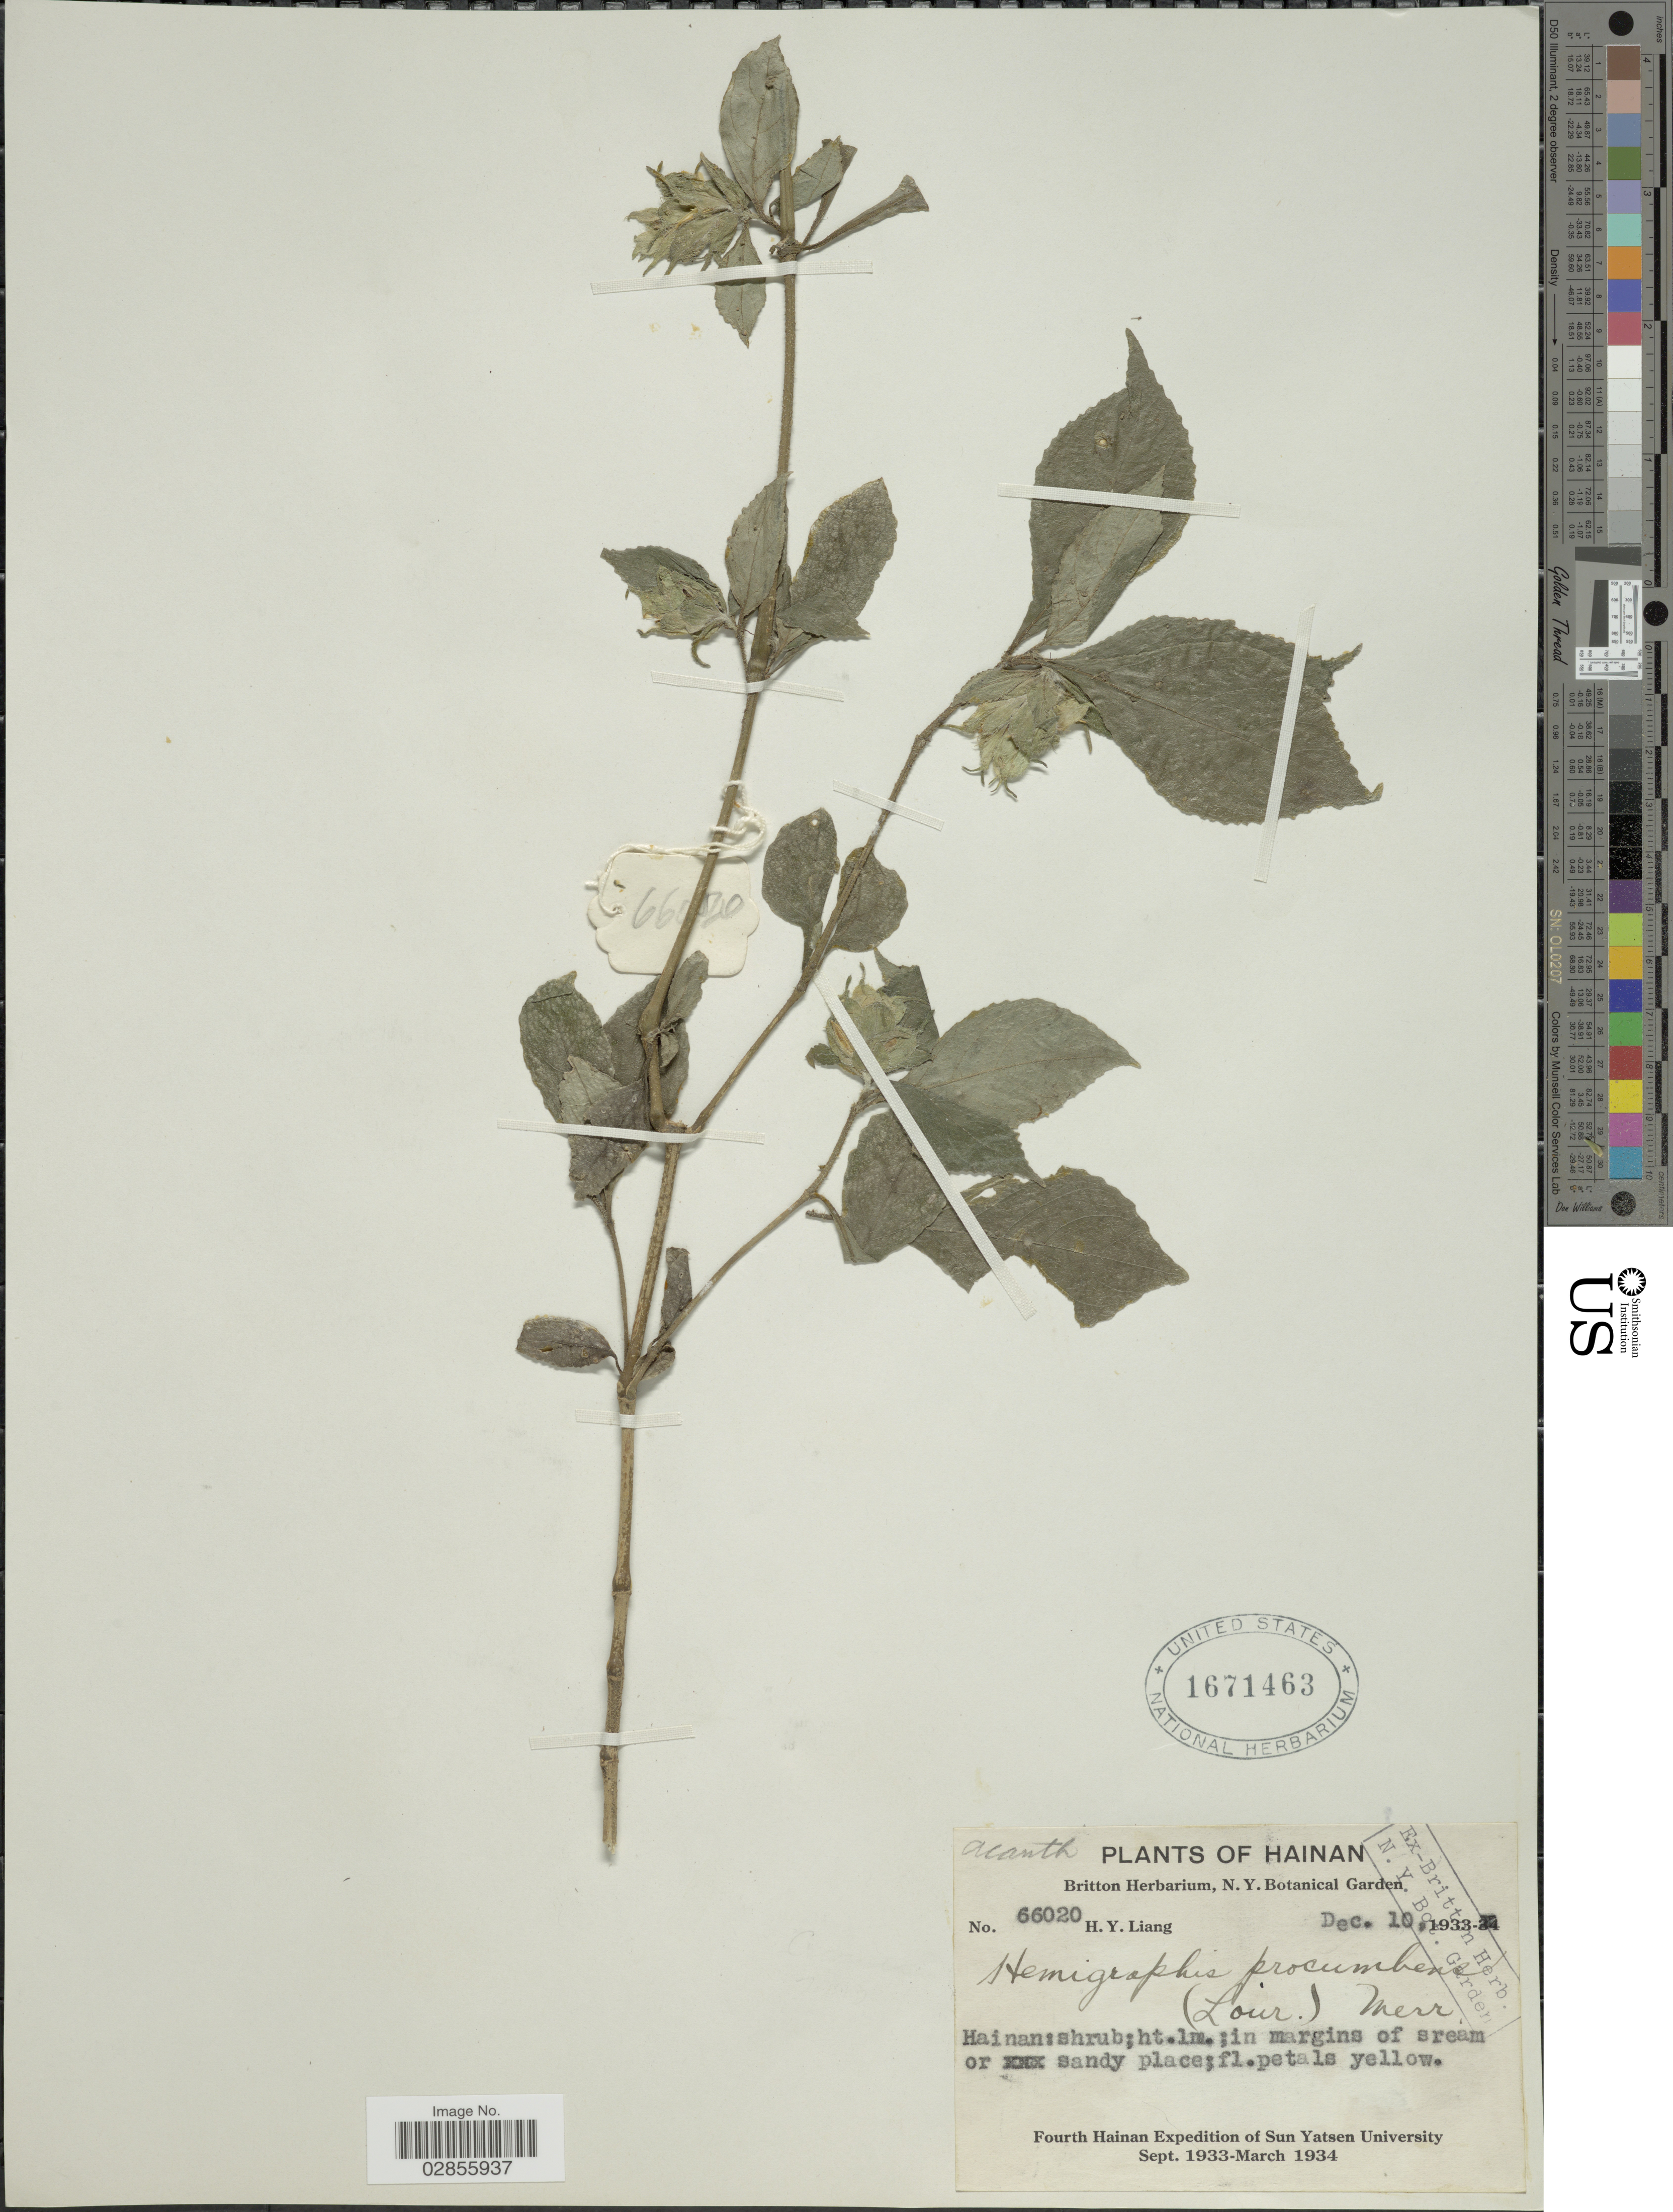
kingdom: Plantae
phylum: Tracheophyta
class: Magnoliopsida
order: Lamiales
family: Acanthaceae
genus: Hemigraphis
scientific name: Hemigraphis procumbens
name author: Merr.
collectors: H. Y. Liang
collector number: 66020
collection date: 1933-12-10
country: China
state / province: Hainan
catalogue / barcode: US 1671463